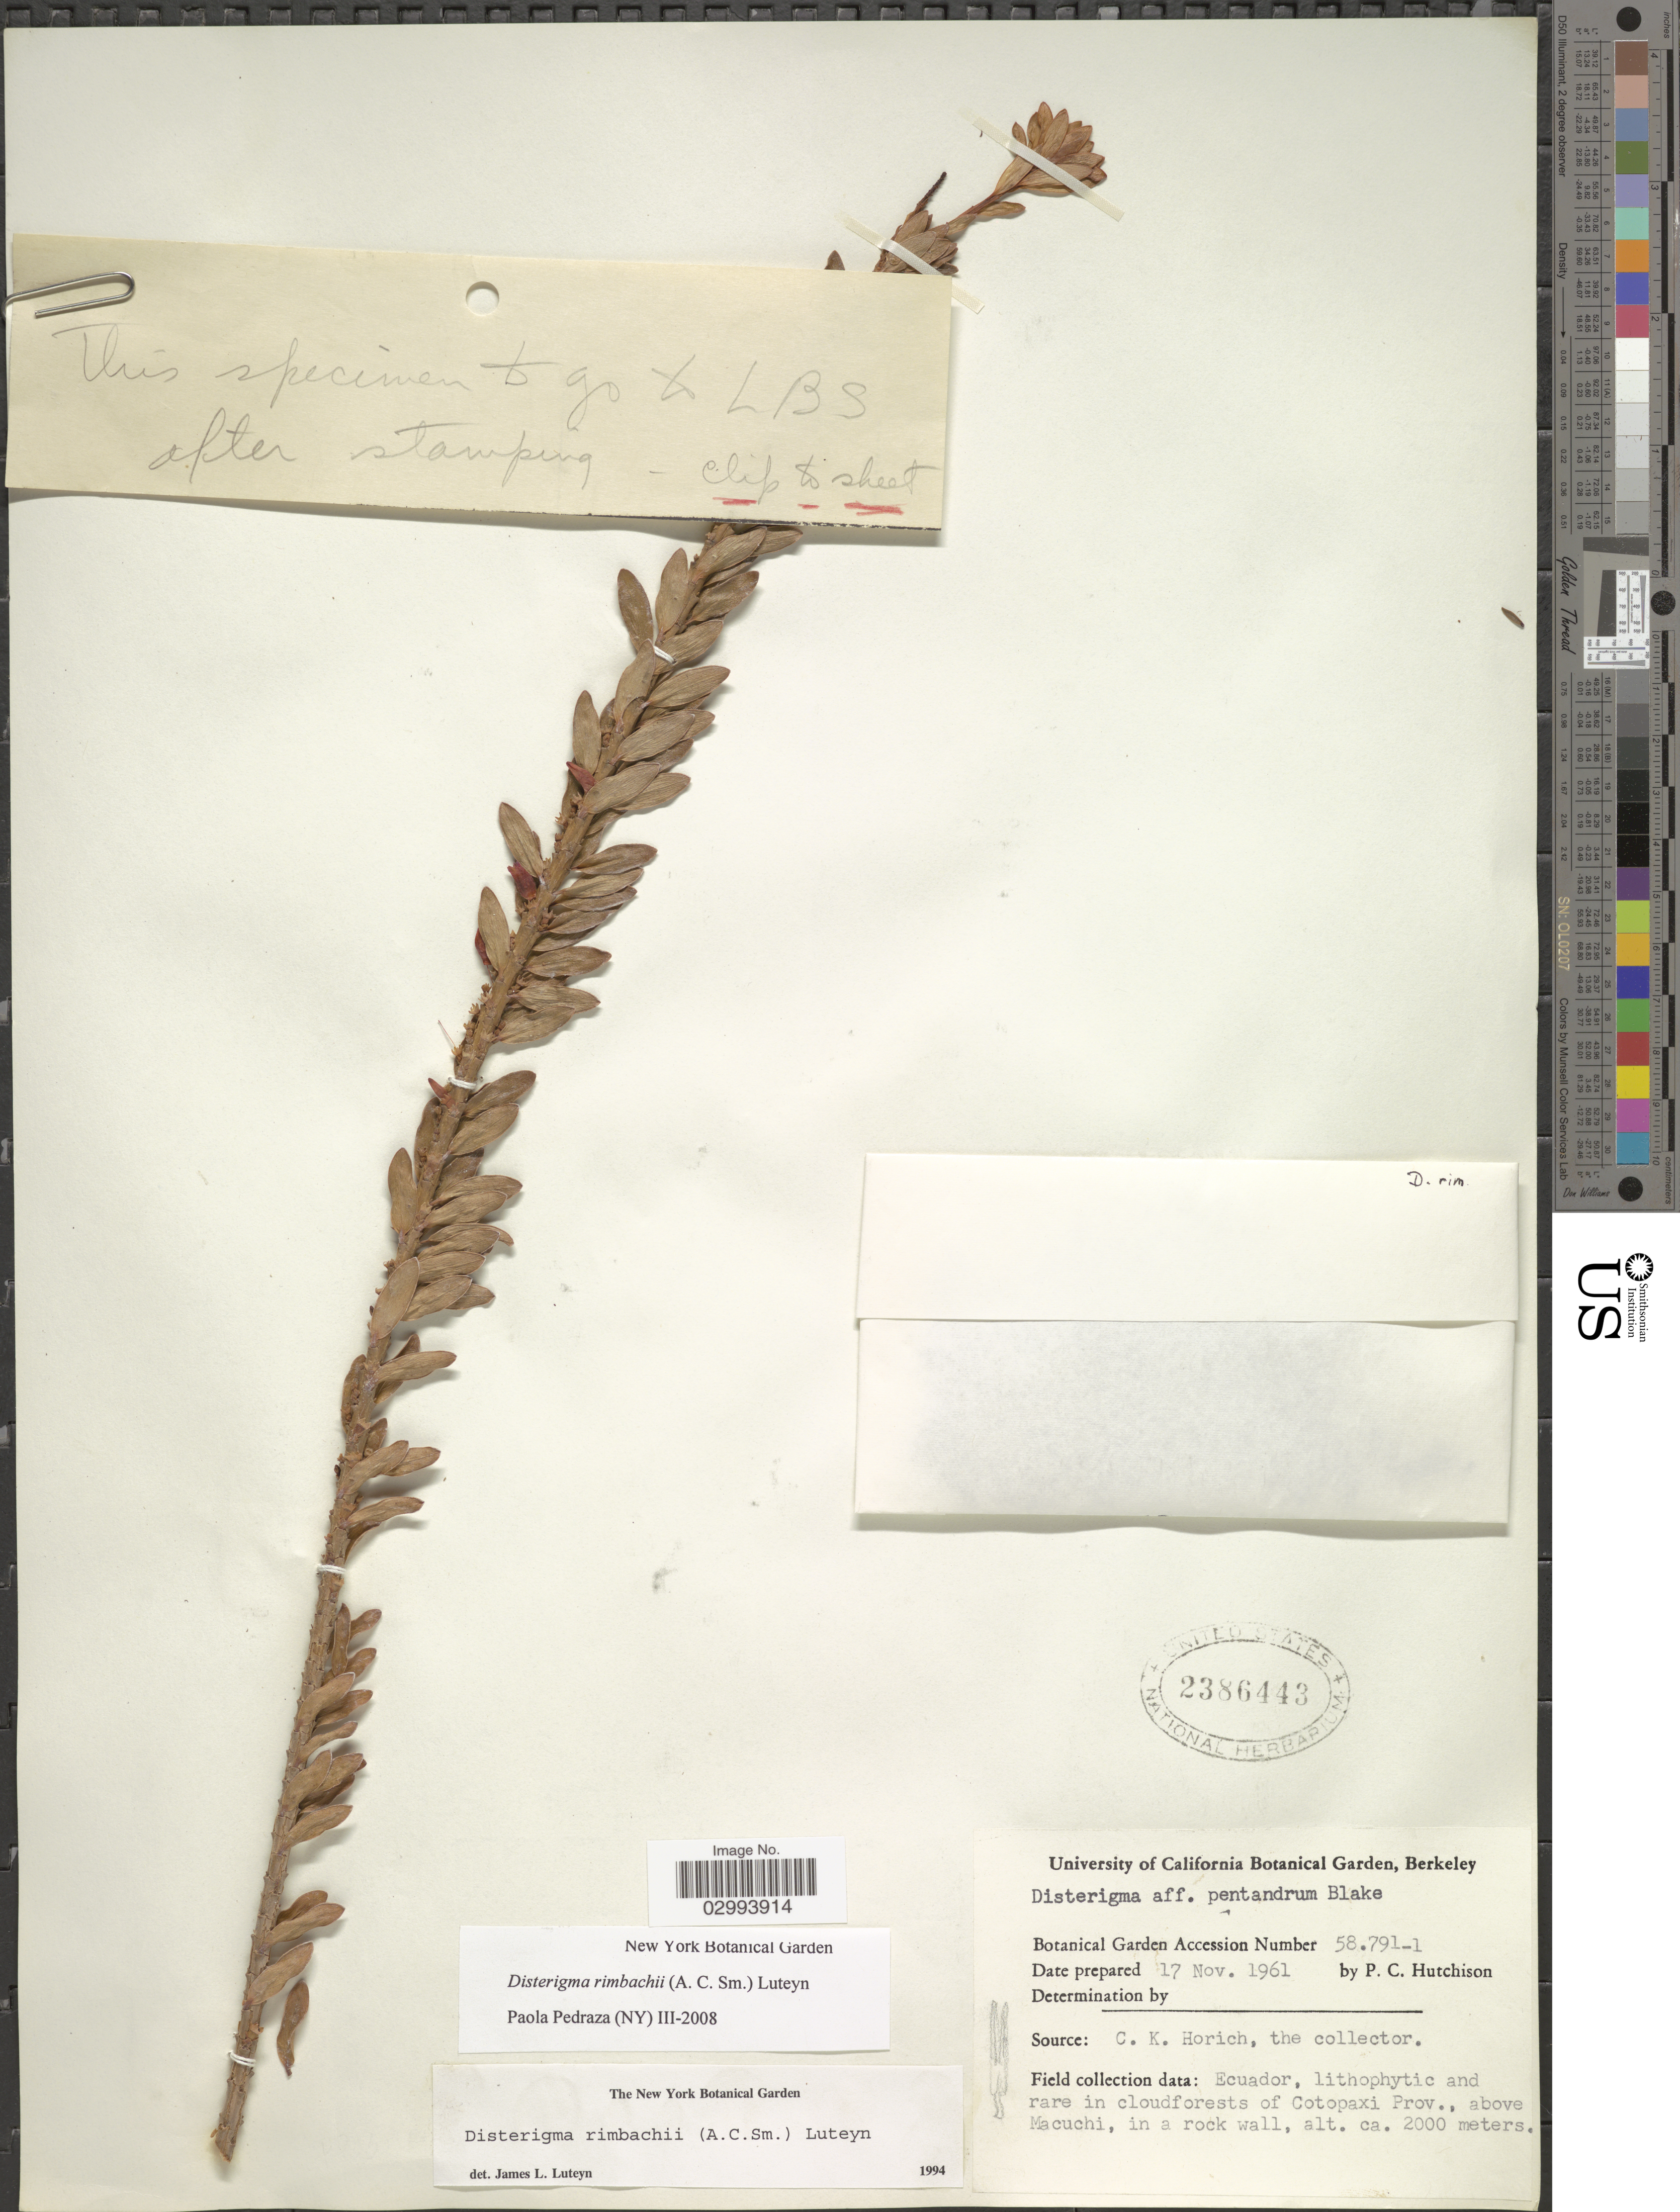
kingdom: Plantae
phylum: Tracheophyta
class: Magnoliopsida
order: Ericales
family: Ericaceae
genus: Disterigma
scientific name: Disterigma rimbachii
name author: (A.C. Sm.) Luteyn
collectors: P. C. Hutchison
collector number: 59.791-1?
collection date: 1961-11-17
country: United States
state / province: California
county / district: Alameda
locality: University of California Botanical Garden, Berkeley.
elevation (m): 2000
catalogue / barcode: US 2386443